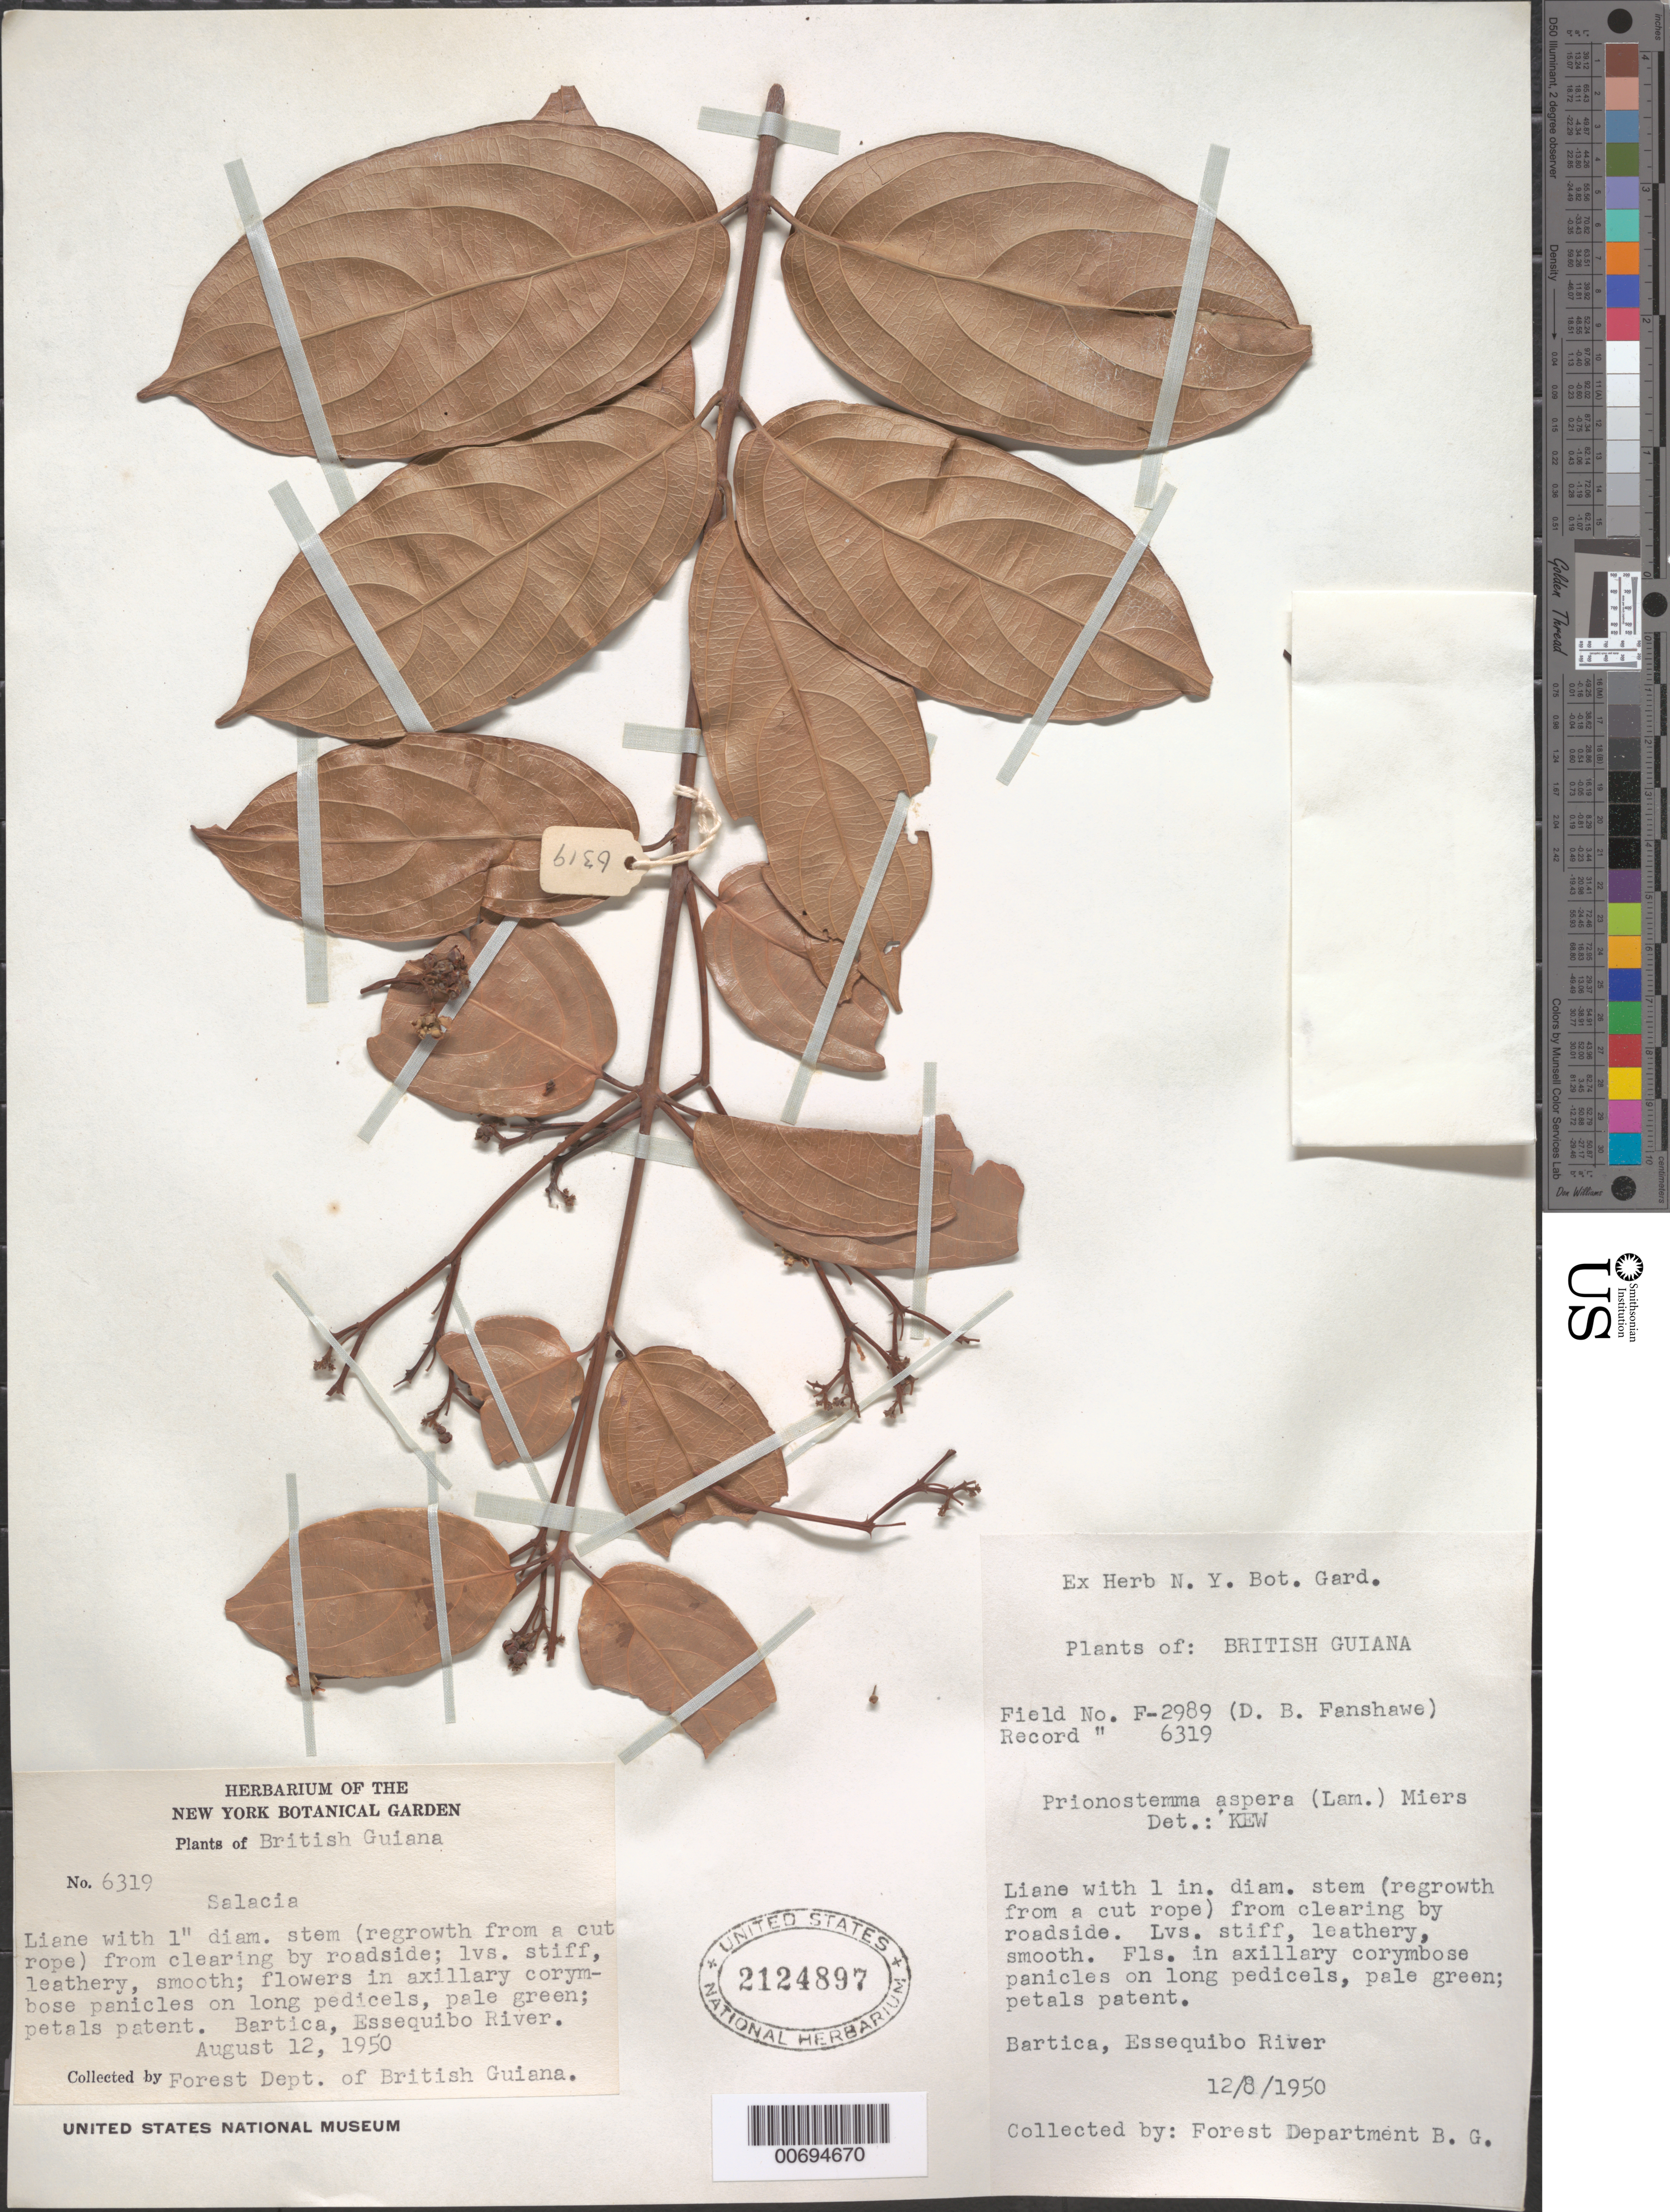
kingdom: Plantae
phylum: Tracheophyta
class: Magnoliopsida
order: Celastrales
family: Celastraceae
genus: Prionostemma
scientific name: Prionostemma aspera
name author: (Lam.) Miers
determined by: Kew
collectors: Forest Dept. B. G. & British Guiana Forestry Dept.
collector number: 6319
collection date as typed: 12-Aug-50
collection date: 1950-08-12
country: Guyana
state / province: Cuyuni-Mazaruni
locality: Bartica, Essequibo R.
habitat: Clearing along roadside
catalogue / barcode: US 2124897